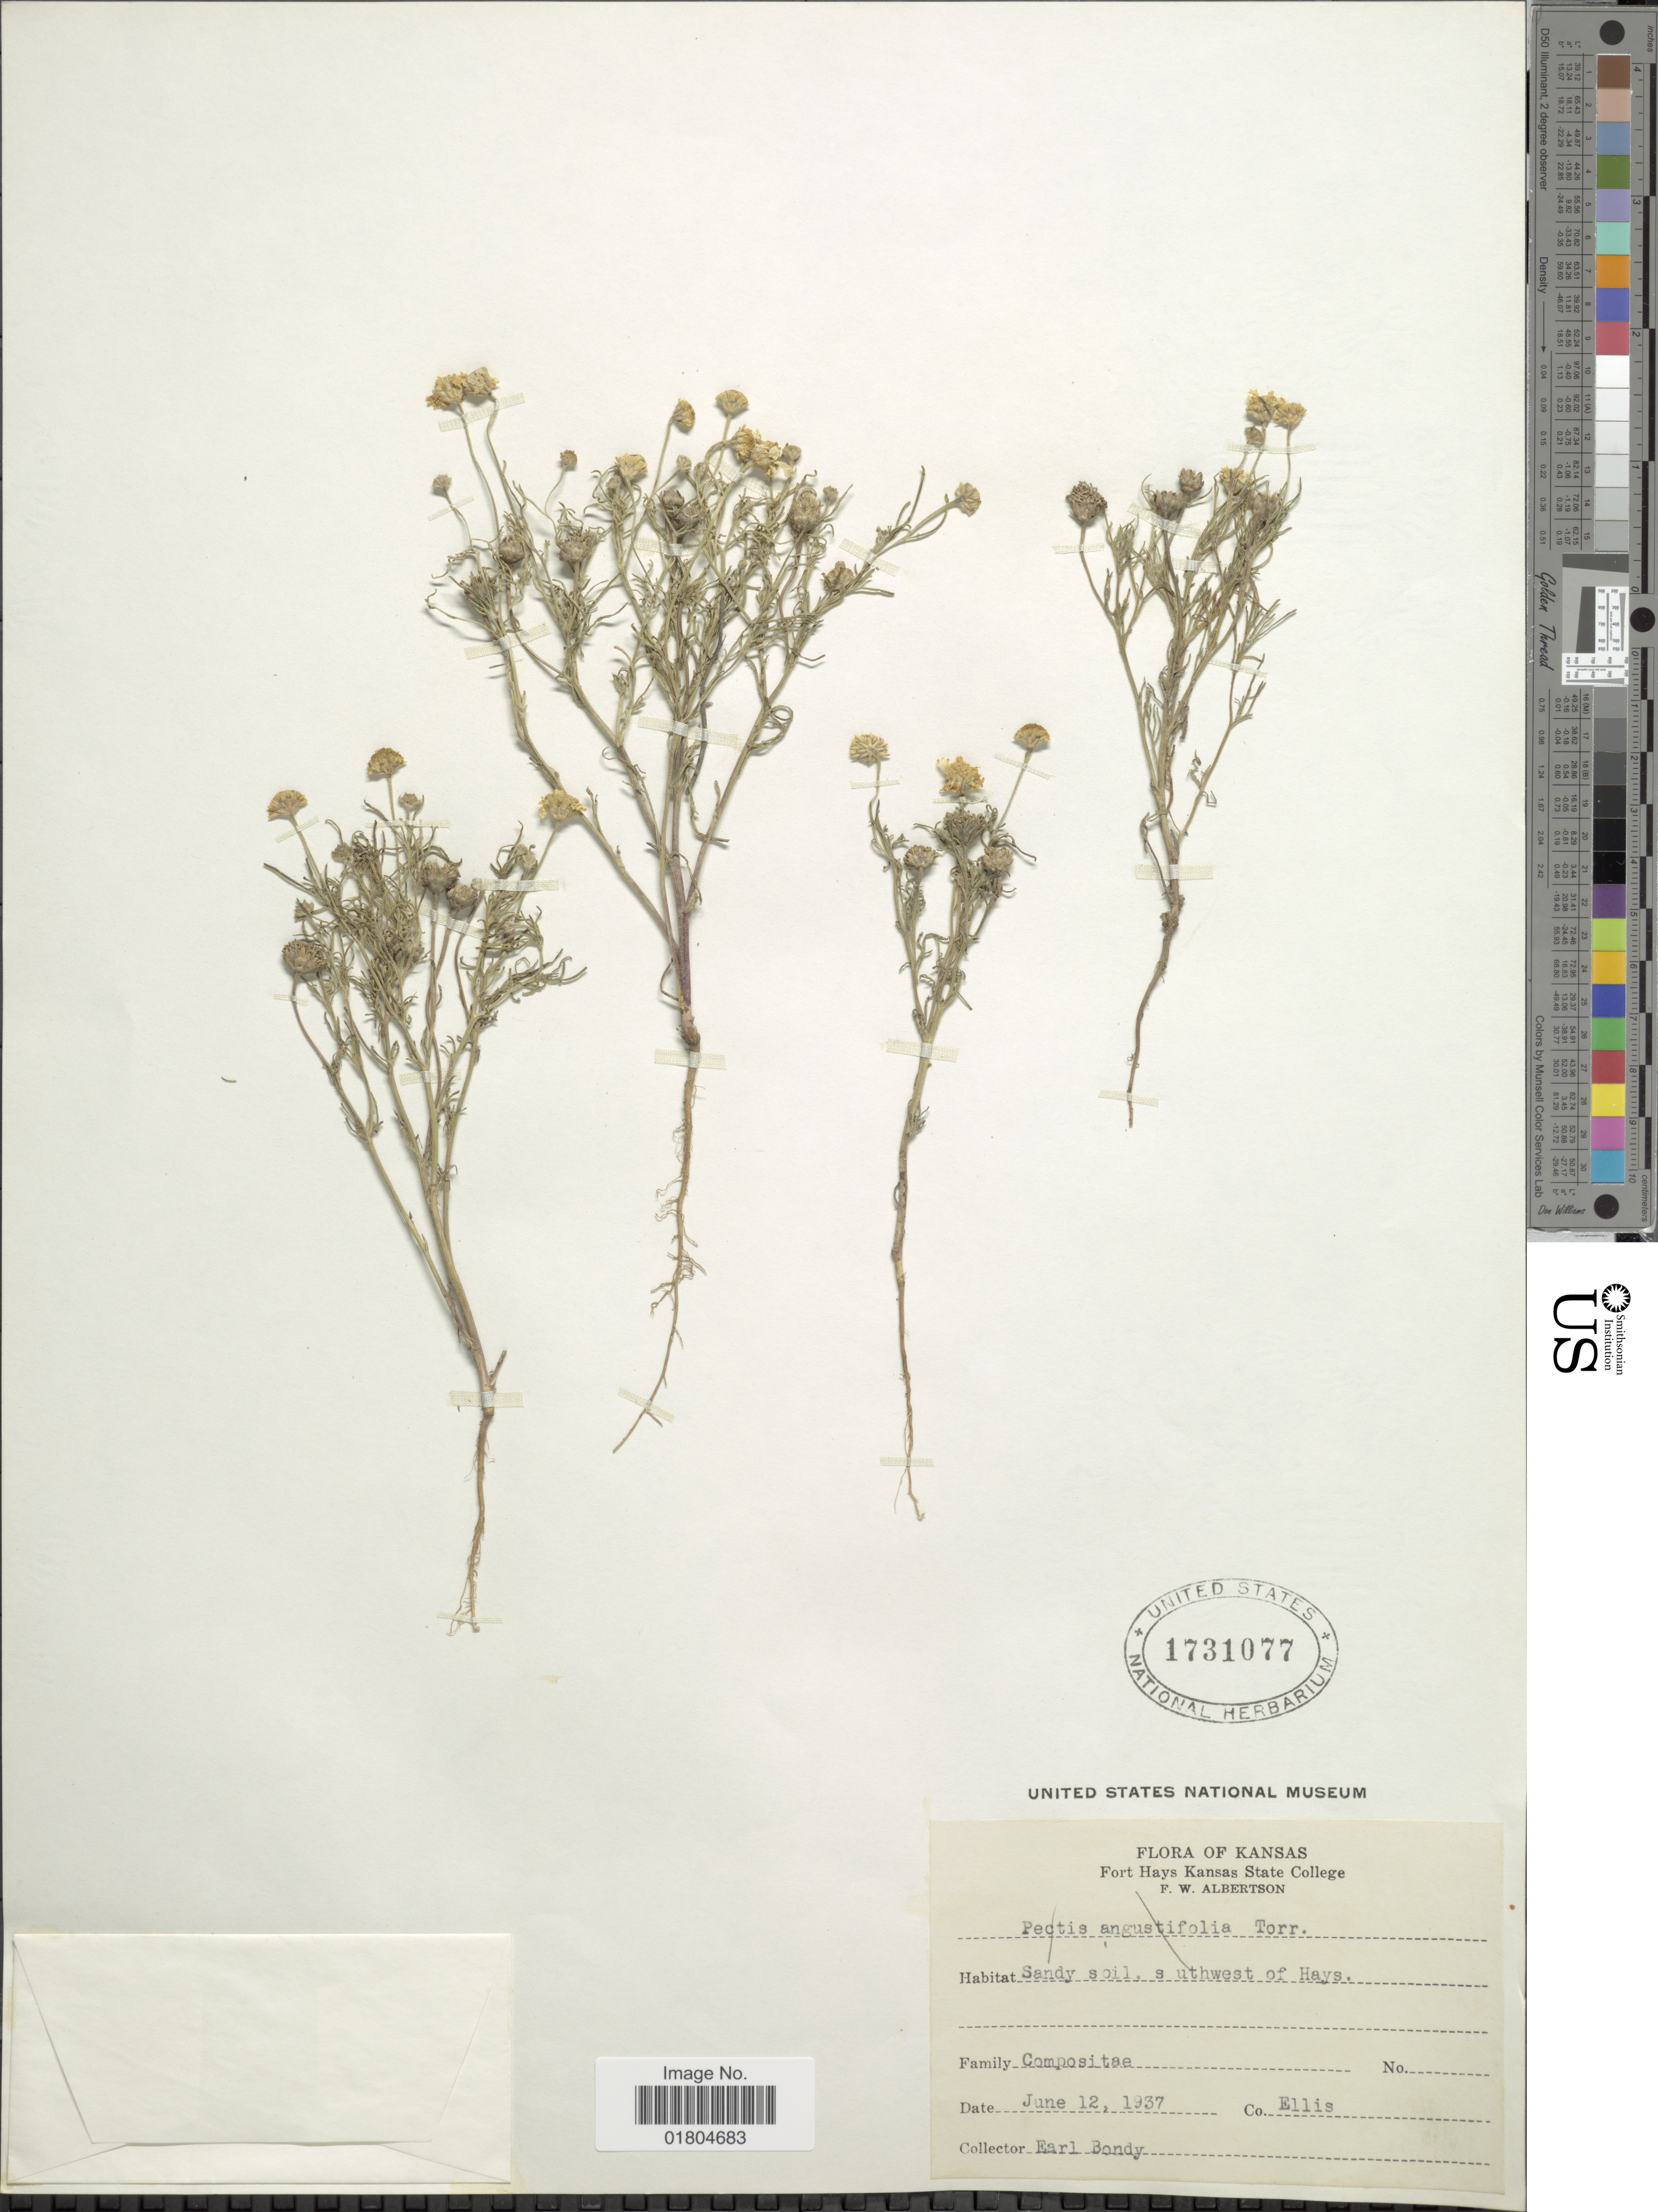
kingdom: Plantae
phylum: Tracheophyta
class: Magnoliopsida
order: Asterales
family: Asteraceae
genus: Hymenoxys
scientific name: Hymenoxys odorata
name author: DC.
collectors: E. Bondy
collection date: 1937-06-12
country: United States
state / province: Kansas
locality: Southwest of Hays. Co. Ellis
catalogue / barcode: US 1731077